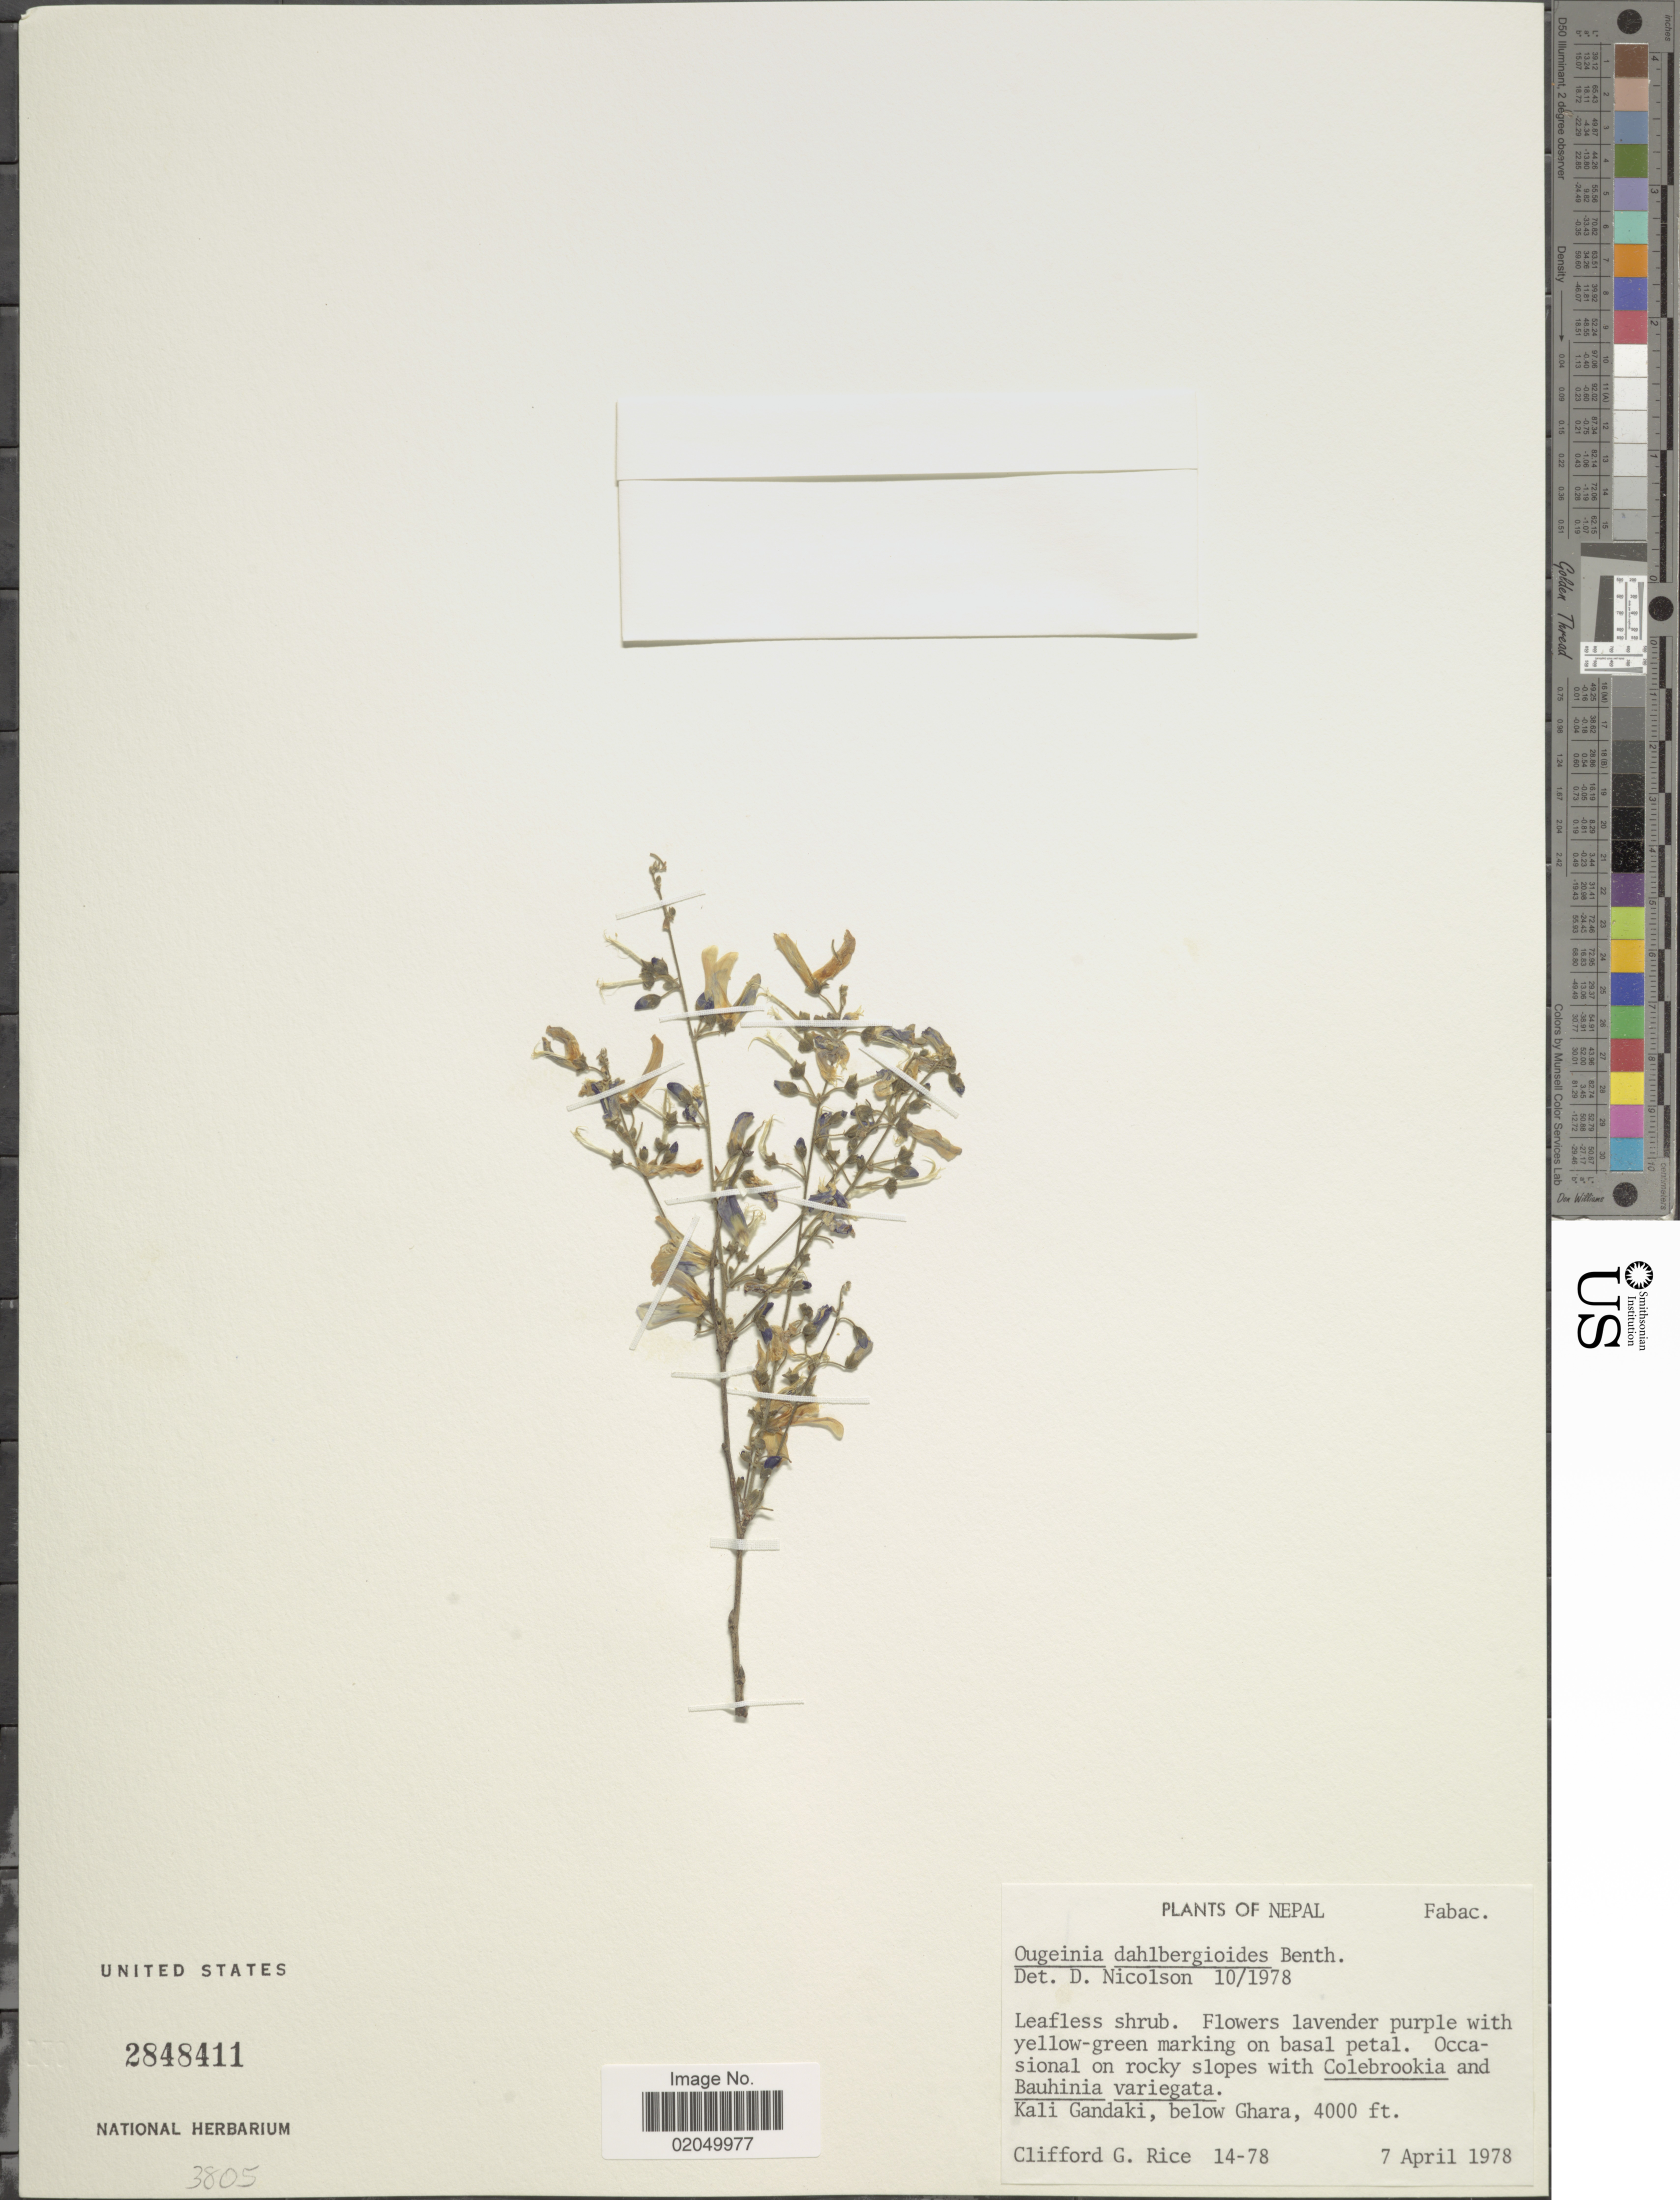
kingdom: Plantae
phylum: Tracheophyta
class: Magnoliopsida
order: Fabales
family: Fabaceae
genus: Ougeinia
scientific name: Ougeinia dalbergioides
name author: Benth.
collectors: C. G. Rice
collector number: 14-78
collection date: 1978-04-07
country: Nepal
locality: Kali Gandaki, below Ghara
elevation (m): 1219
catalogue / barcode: US 2848411